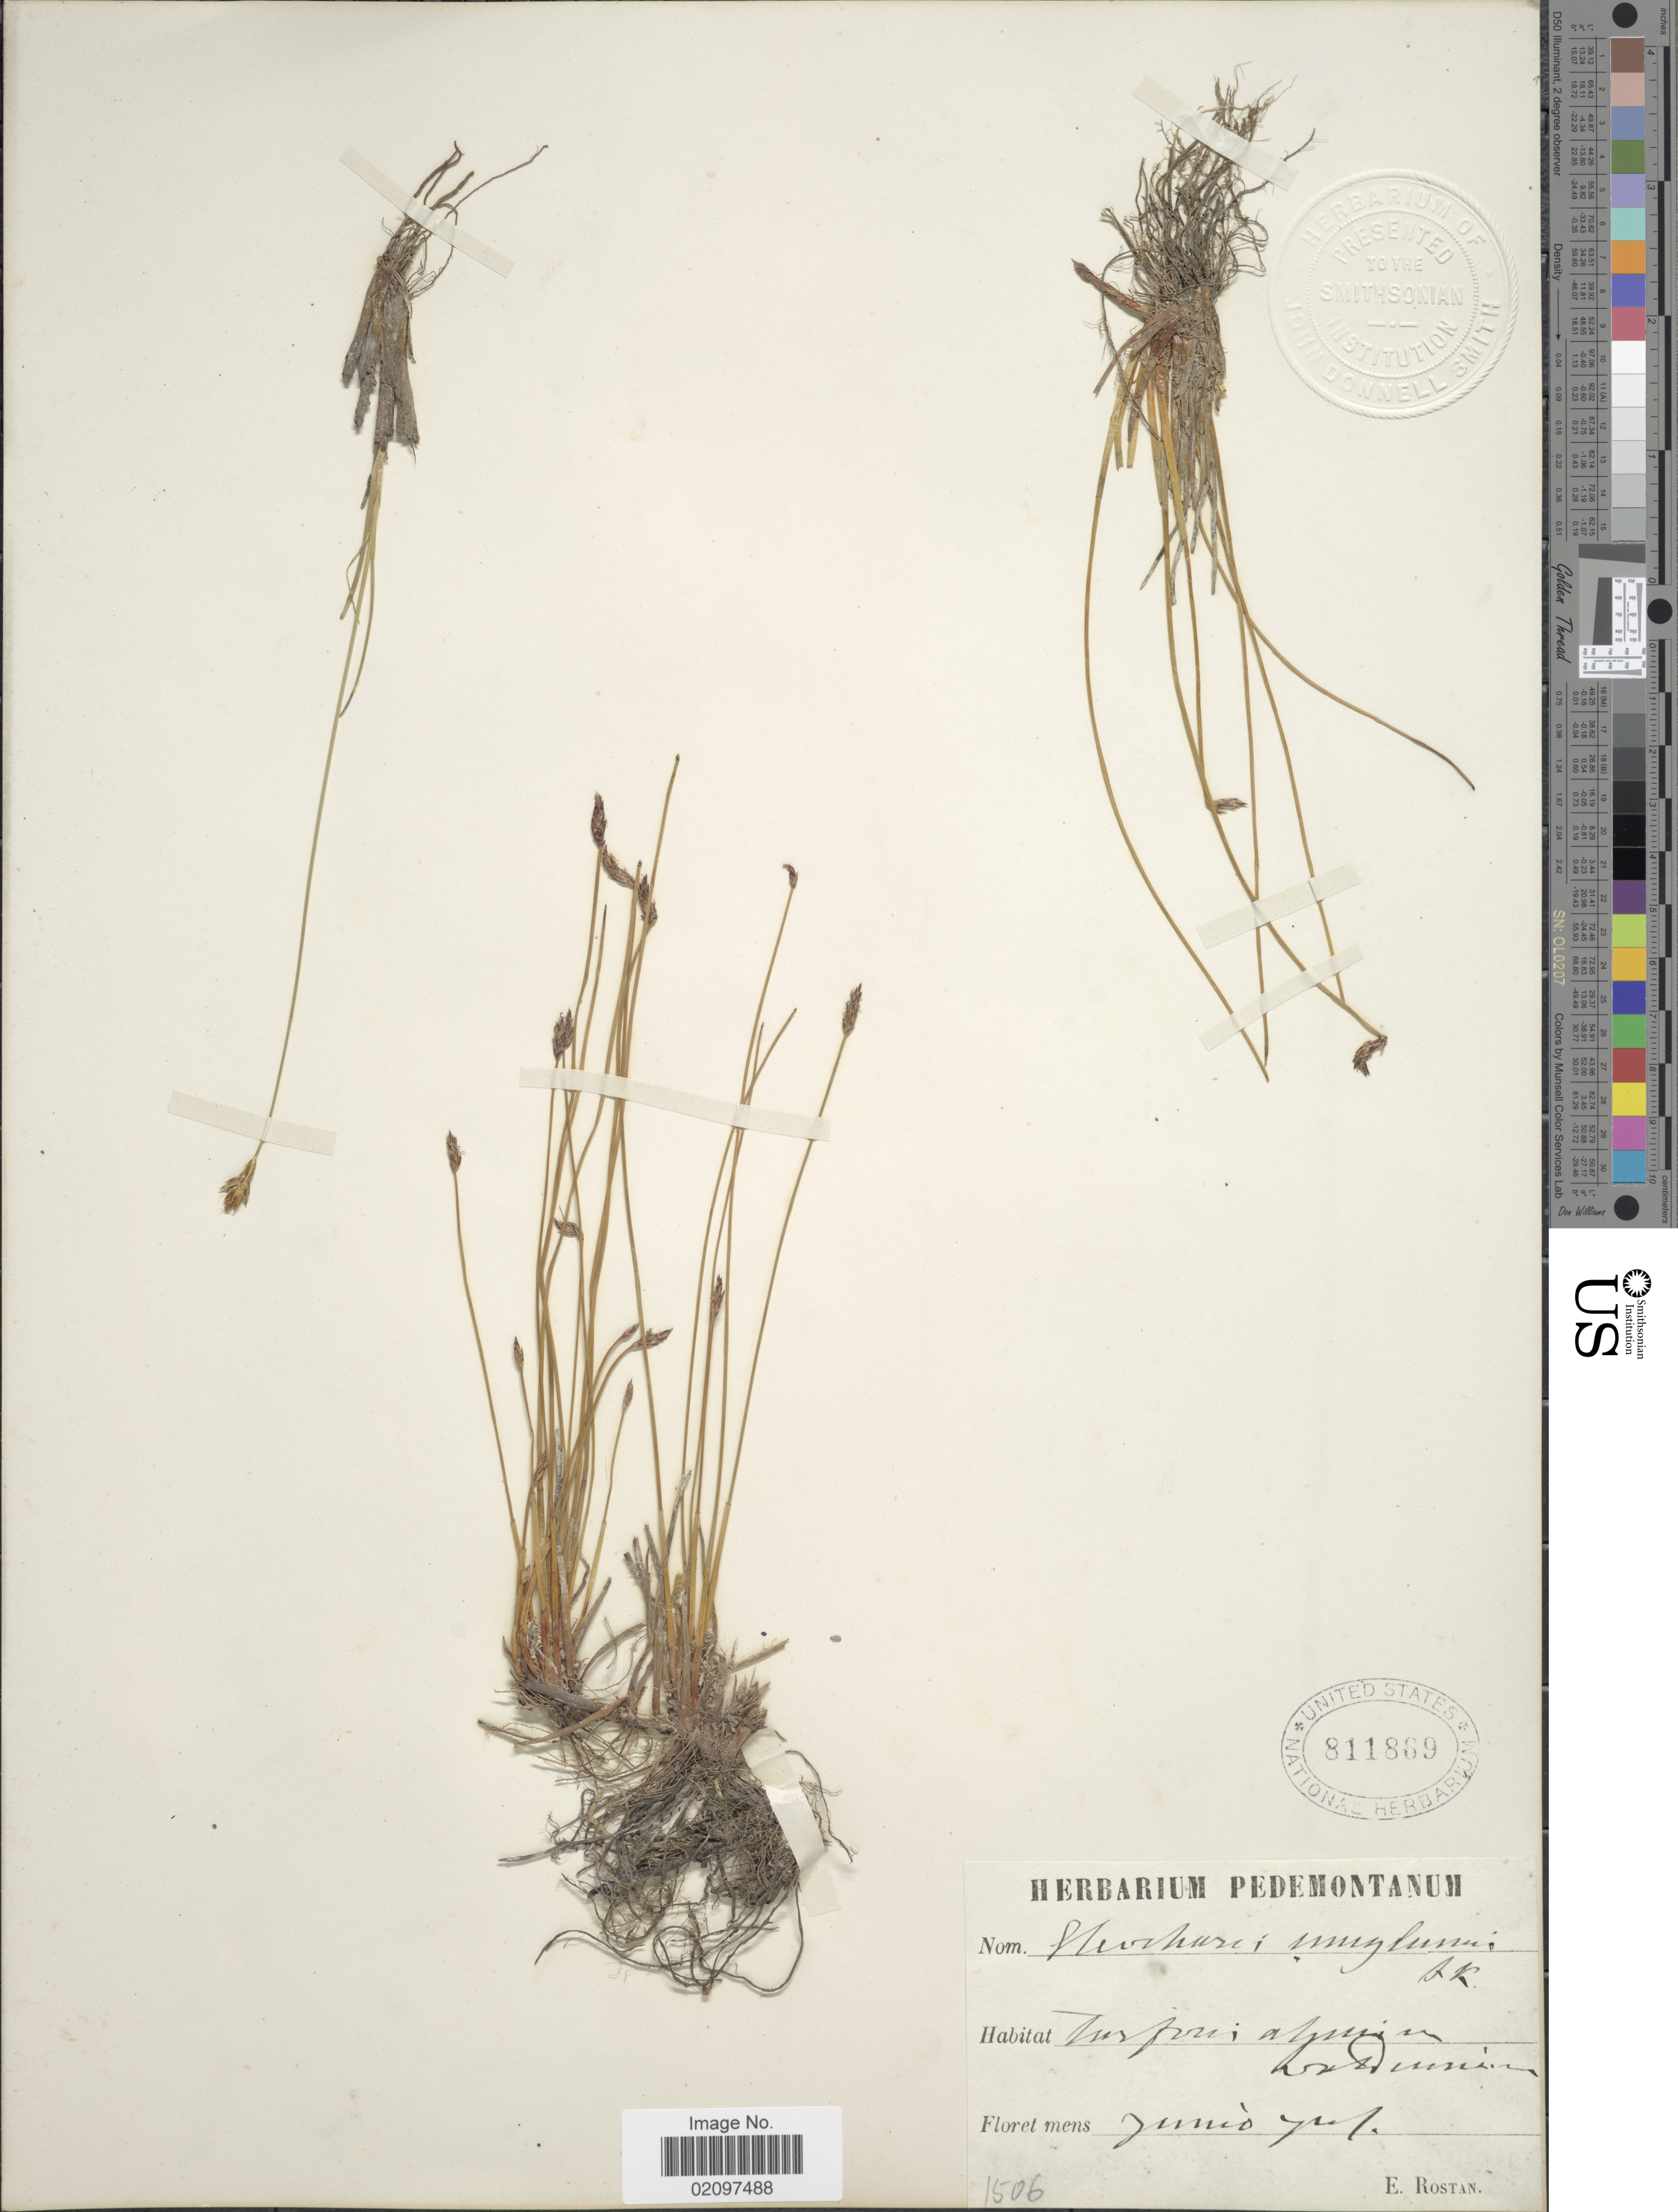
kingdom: Plantae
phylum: Tracheophyta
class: Liliopsida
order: Poales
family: Cyperaceae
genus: Eleocharis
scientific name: Eleocharis uniglumis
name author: (Link) Schult.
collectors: E. Rostan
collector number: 1506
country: Italy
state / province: Piedmont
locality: Turfori, alpina in ustumin [interpreted]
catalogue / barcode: US 811869